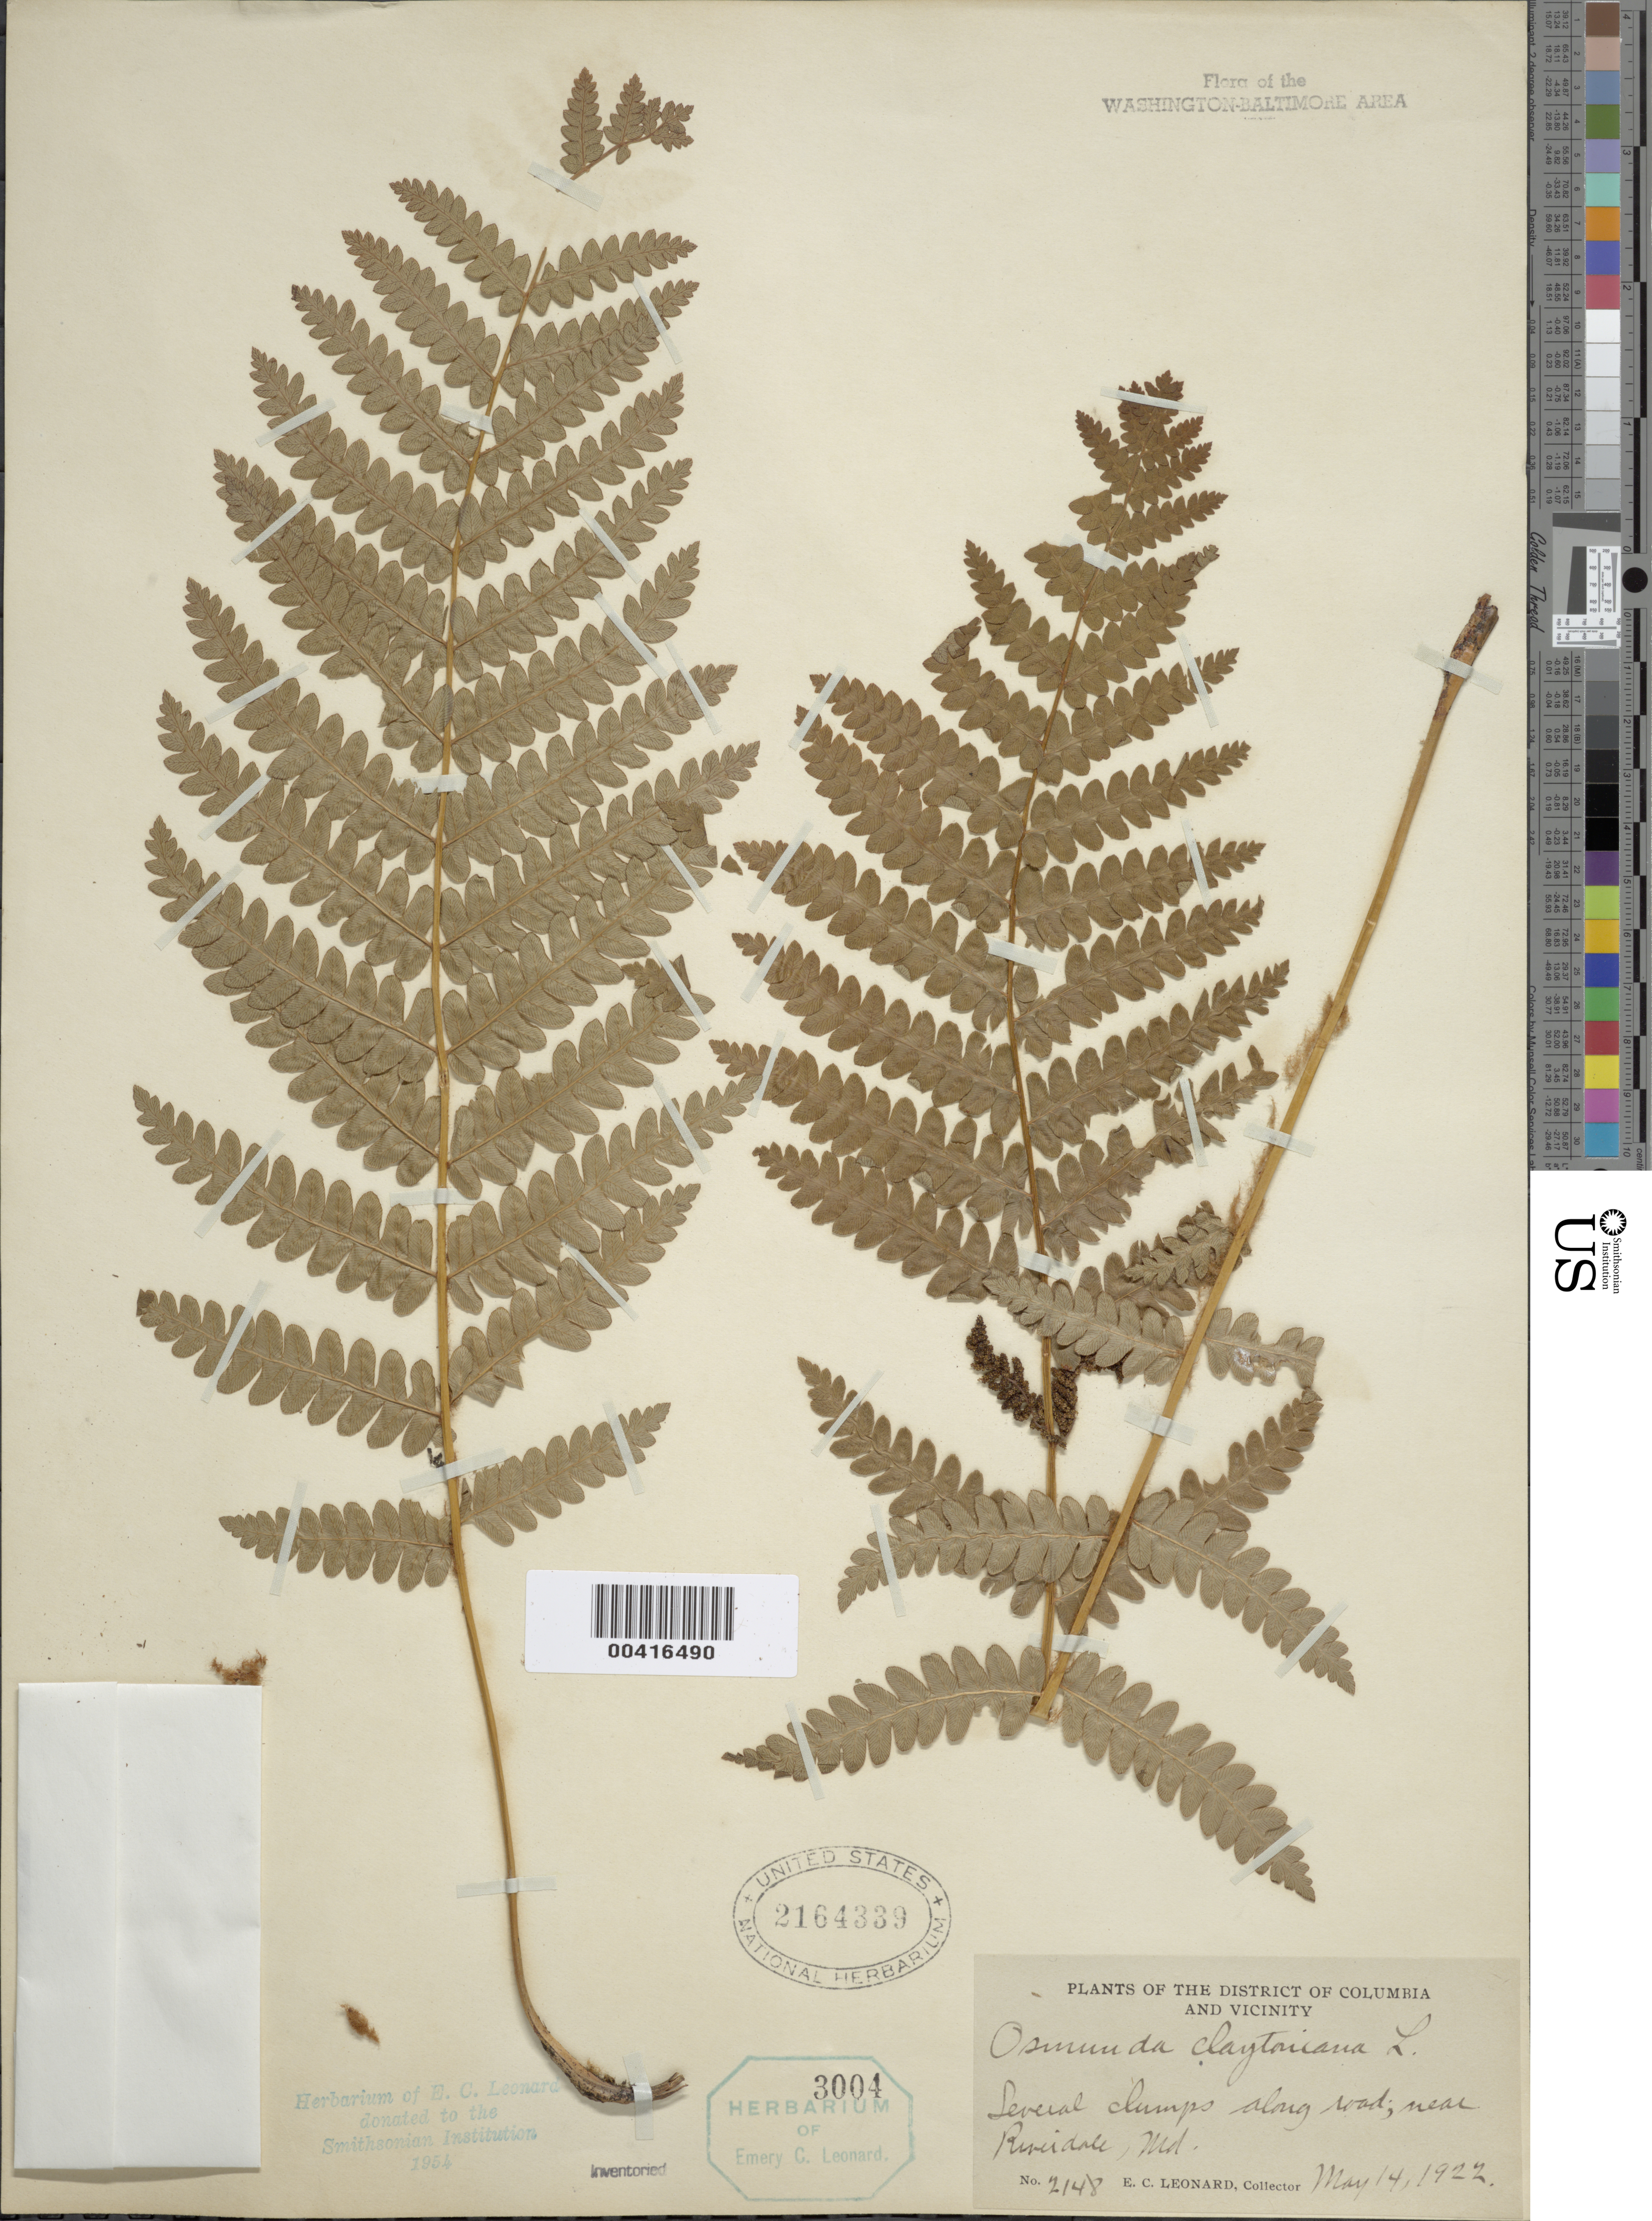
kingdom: Plantae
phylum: Tracheophyta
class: Polypodiopsida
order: Osmundales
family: Osmundaceae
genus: Osmunda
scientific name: Osmunda claytoniana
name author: (L.) Tagawa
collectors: E. C. Leonard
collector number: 2148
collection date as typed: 14 May 1922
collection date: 1922-05-14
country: United States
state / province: Maryland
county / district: Prince George's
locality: Riverdale vicinity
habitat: Along road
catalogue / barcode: US 2164339